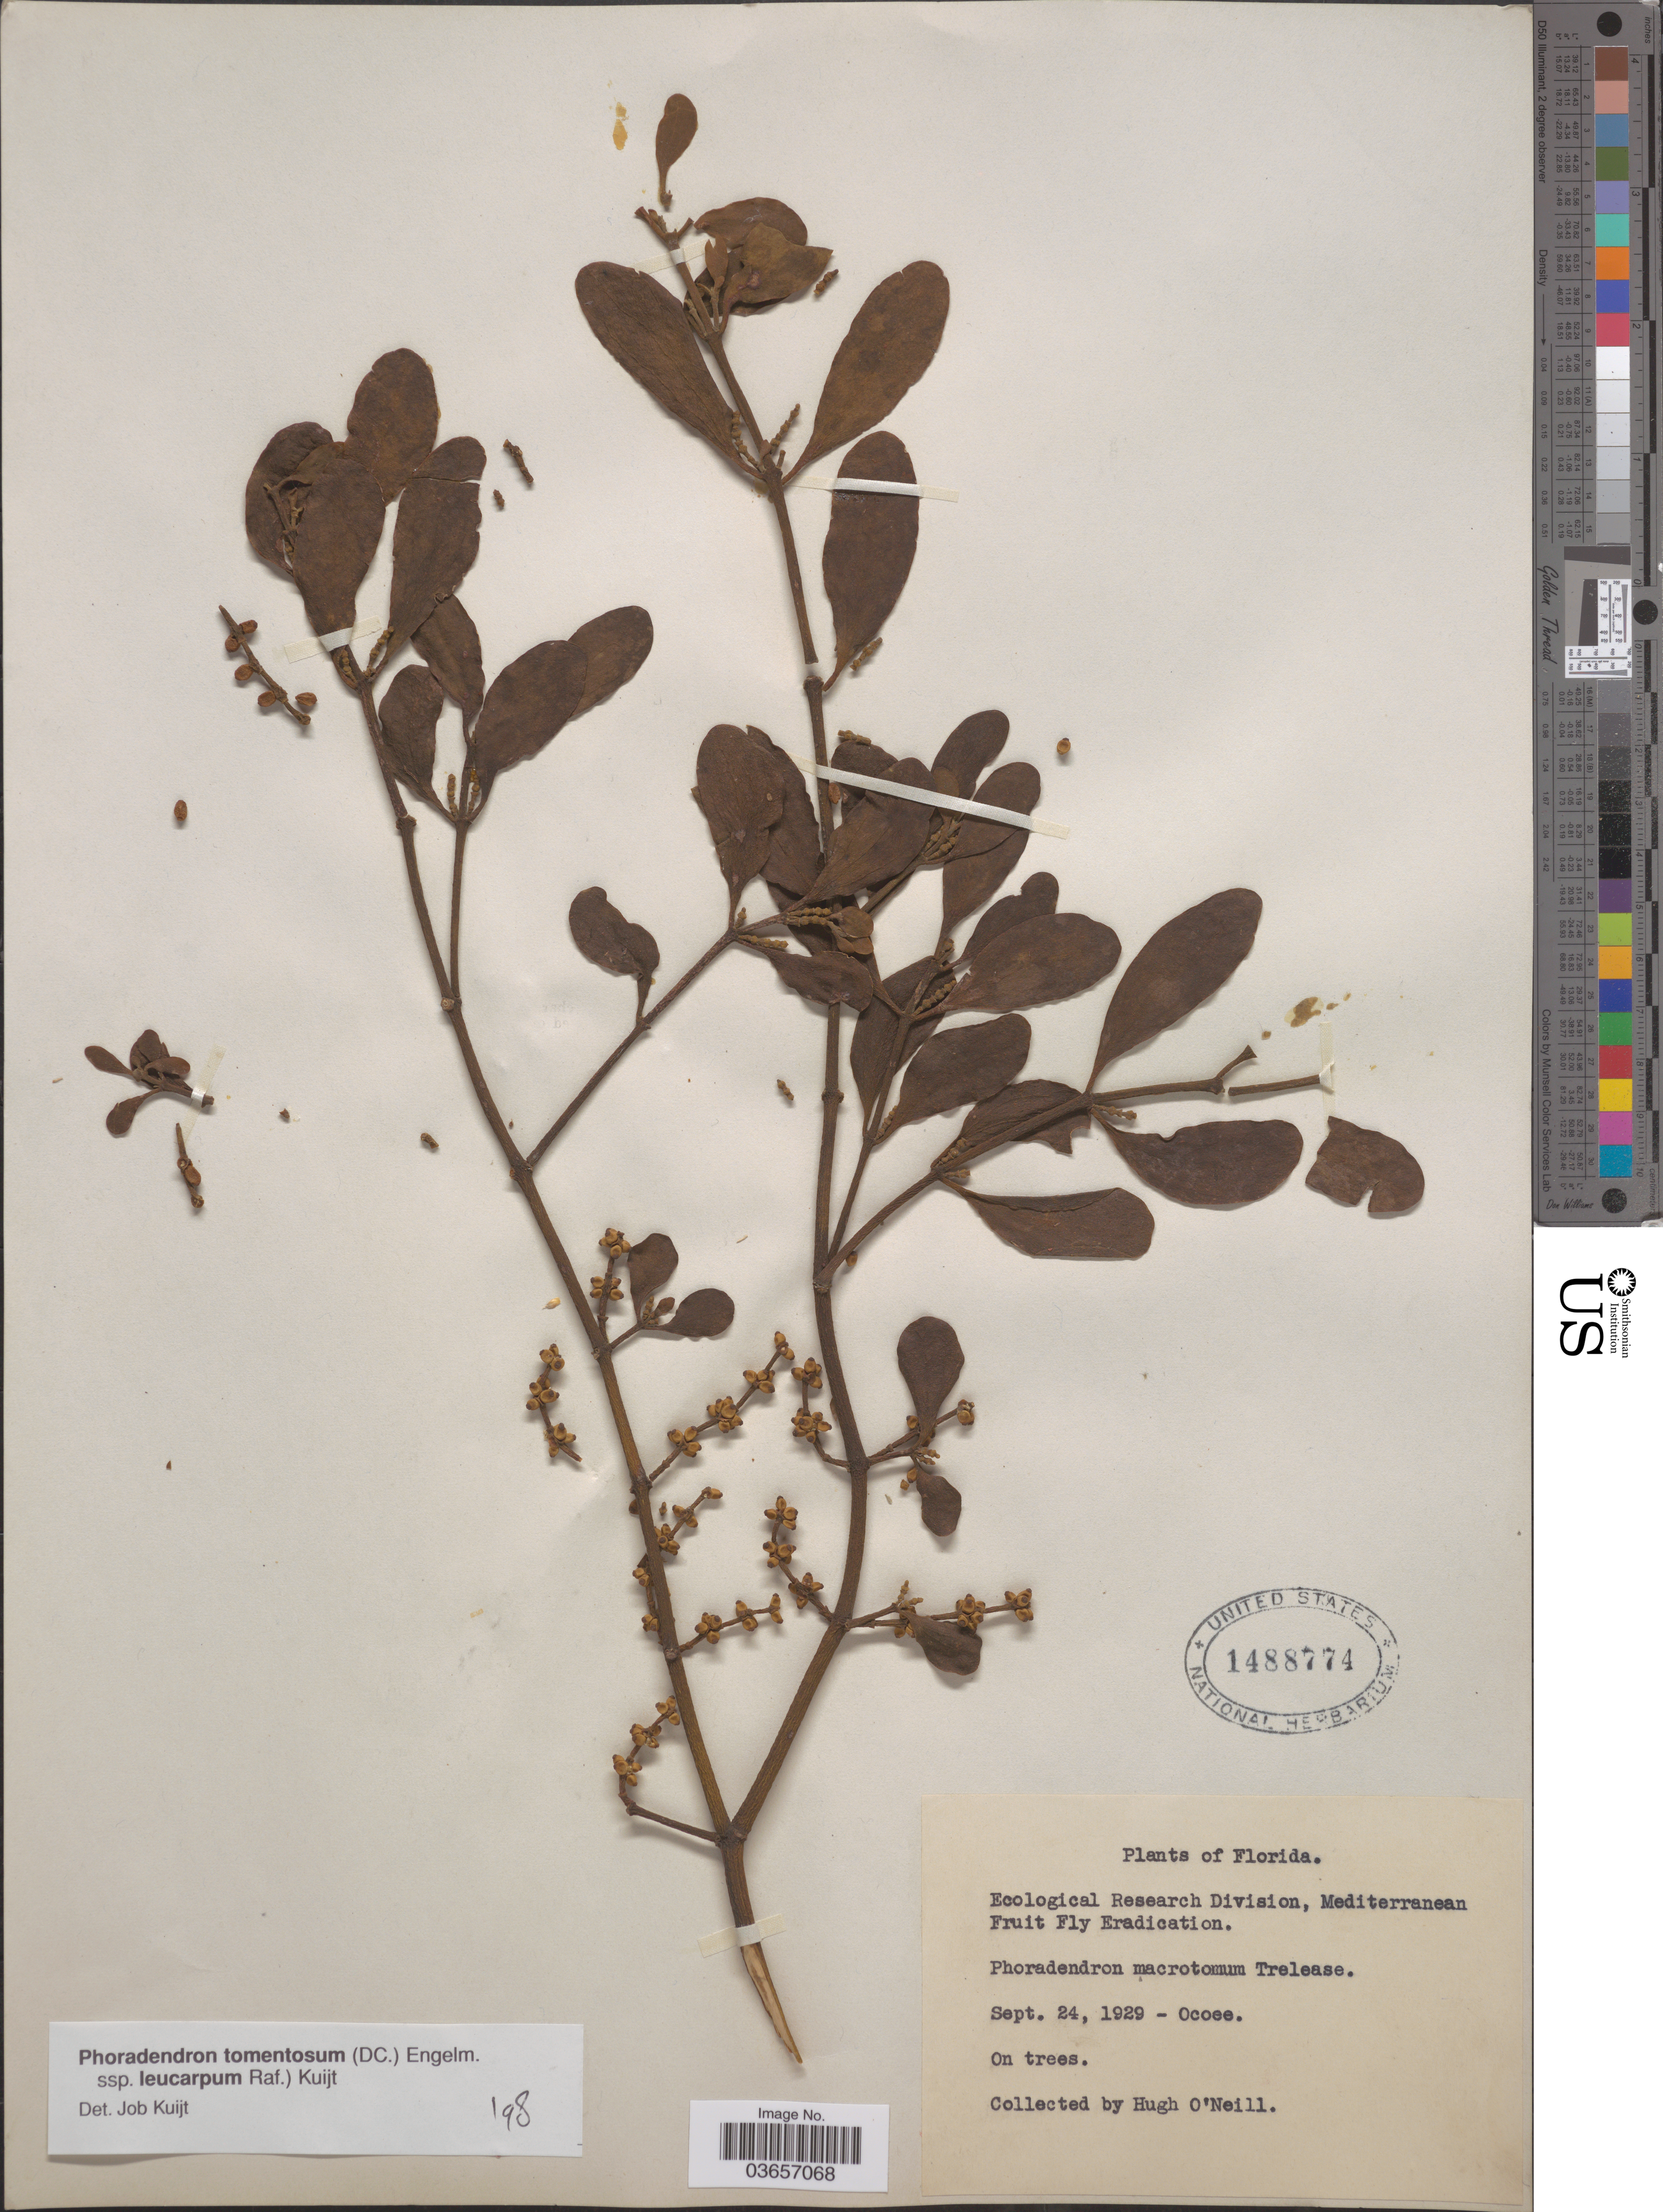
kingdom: Plantae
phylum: Tracheophyta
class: Magnoliopsida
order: Santalales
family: Viscaceae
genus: Phoradendron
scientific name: Phoradendron tomentosum subsp. leucarpum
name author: DC.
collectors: H. O'Neill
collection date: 1929-09-24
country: United States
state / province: Florida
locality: Ocoee.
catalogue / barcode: US 1488774